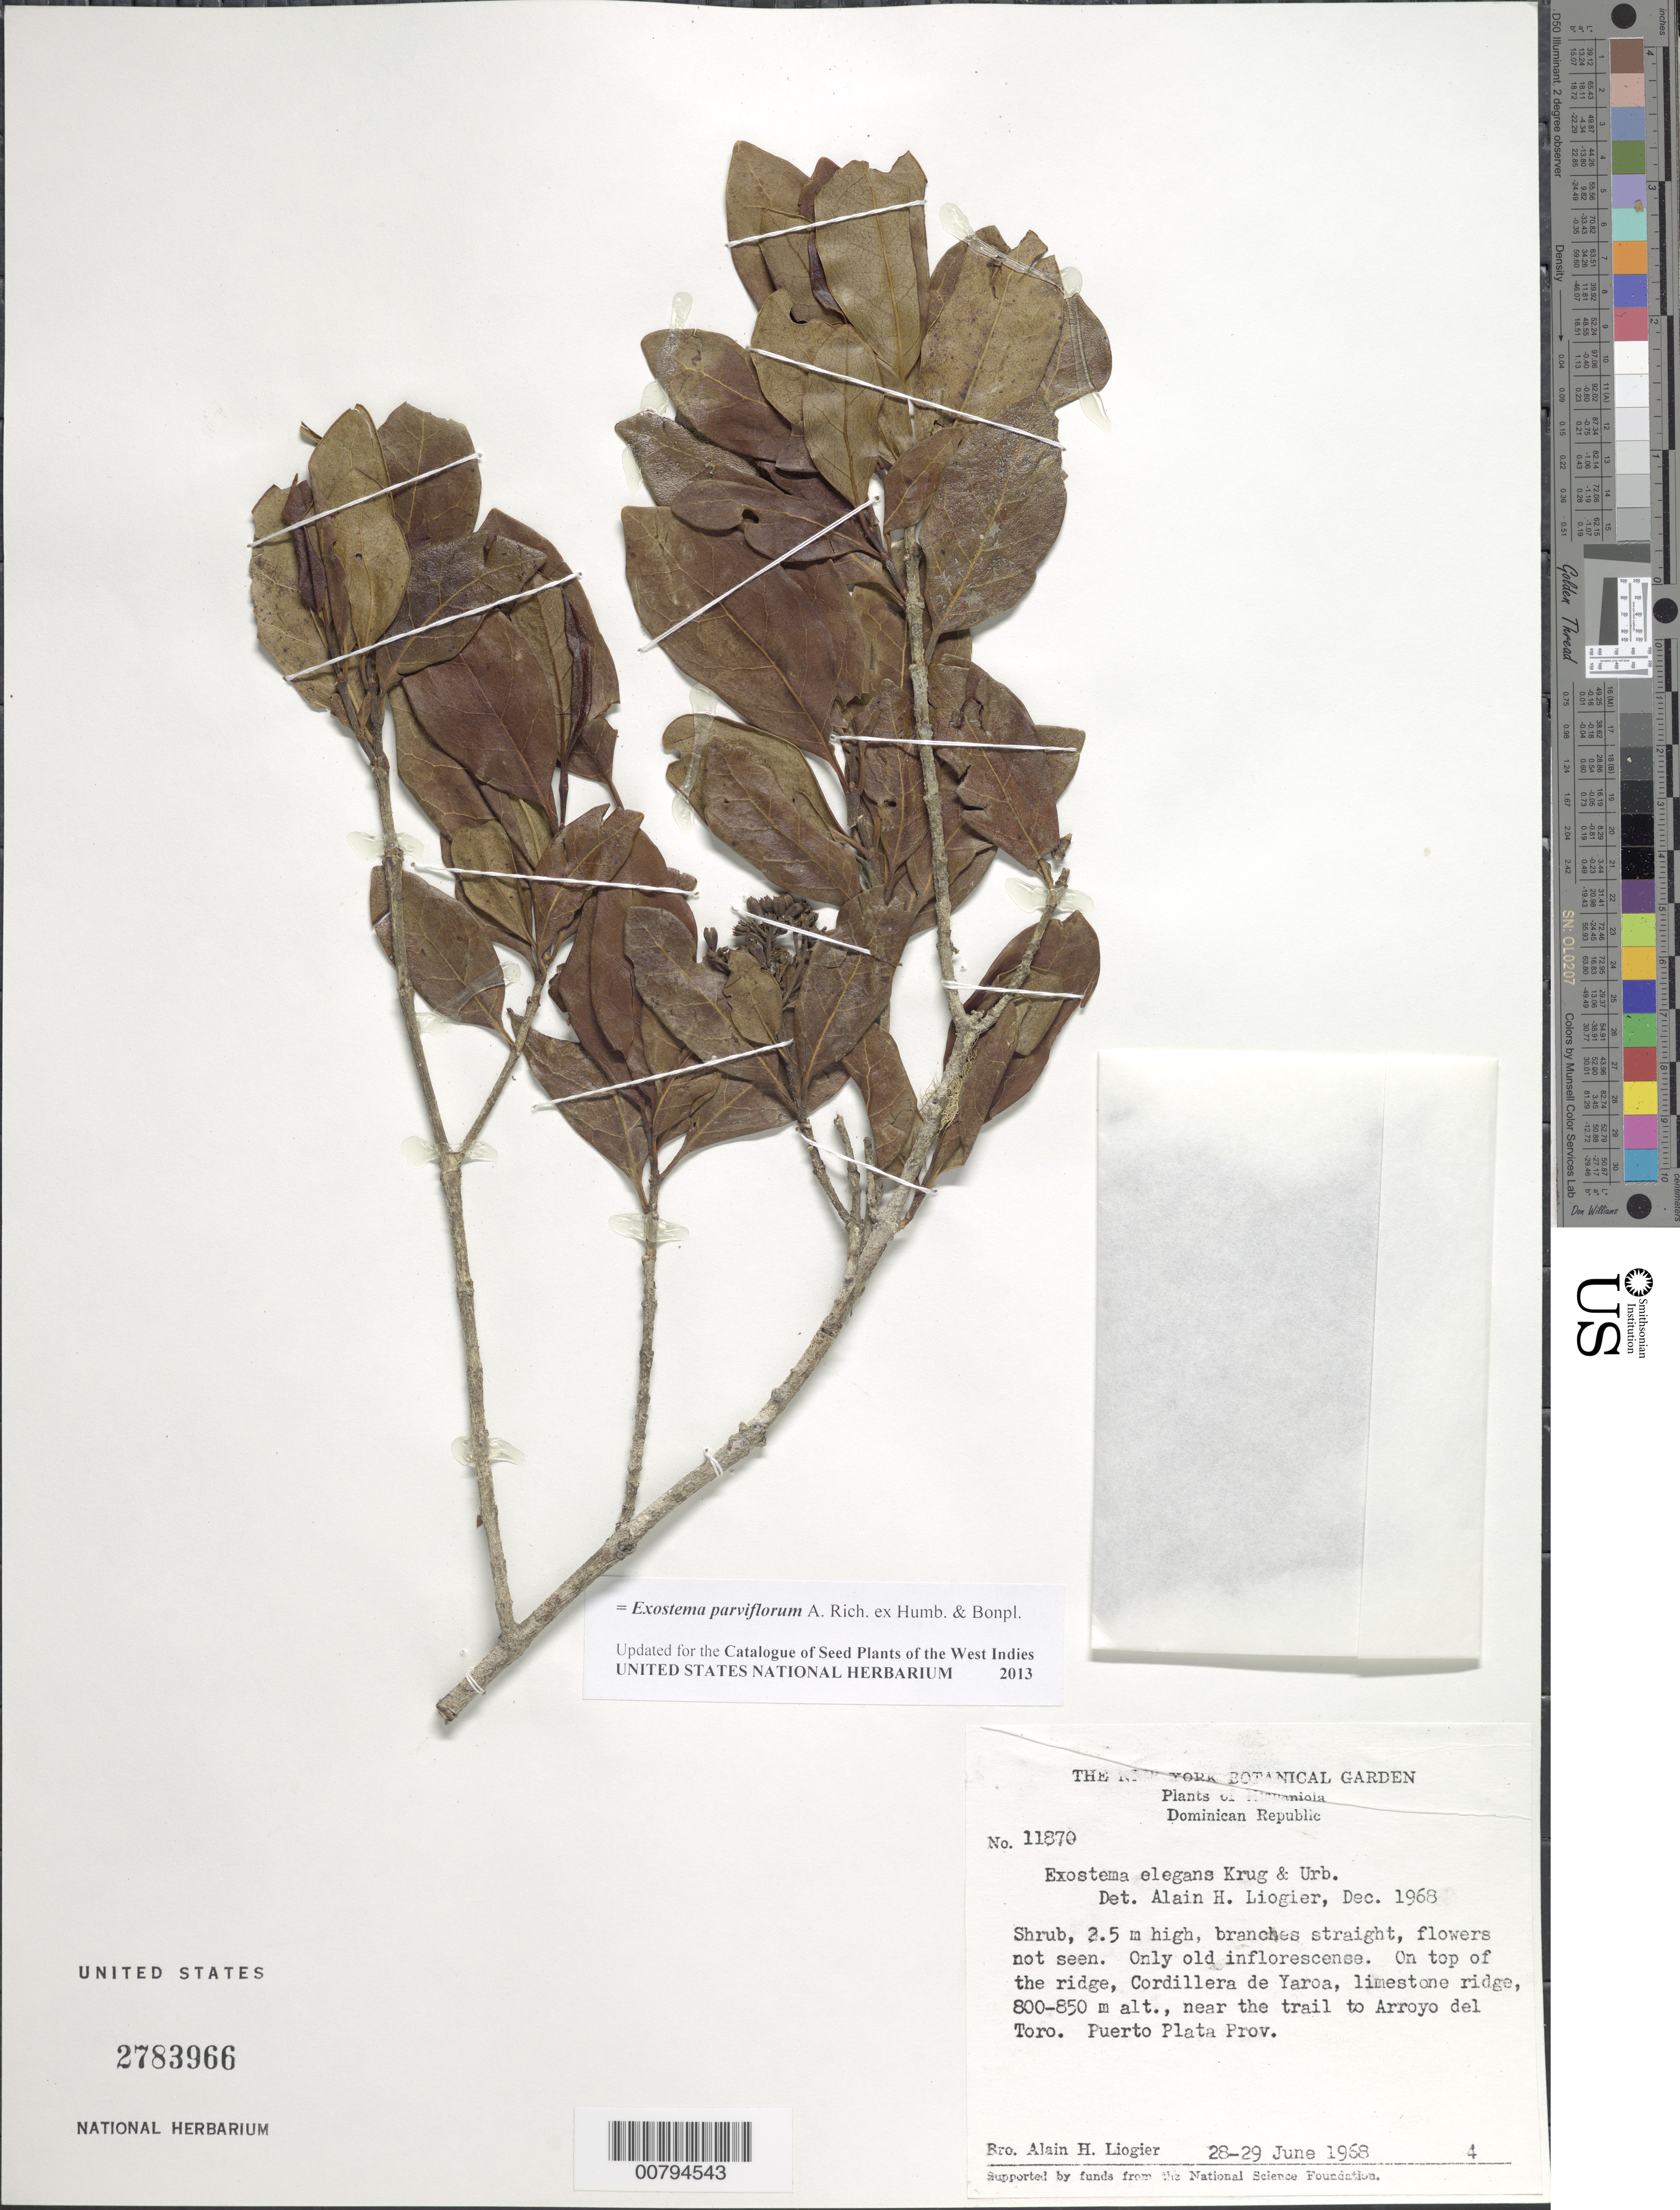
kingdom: Plantae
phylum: Tracheophyta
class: Magnoliopsida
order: Gentianales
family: Rubiaceae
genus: Exostema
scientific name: Exostema parviflorum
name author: A. Rich. ex Humb. & Bonpl.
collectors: A. H. Liogier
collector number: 11870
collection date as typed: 28 Jun 1968 to 29 Jun 1968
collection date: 1968-06-28/1968-06-29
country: Dominican Republic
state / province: Puerto Plata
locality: Cordillera de Yaroa, limestone ridge near trail to Arroyo del Toro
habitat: On top of limestone ridge, near trail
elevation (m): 800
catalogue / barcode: US 2783966